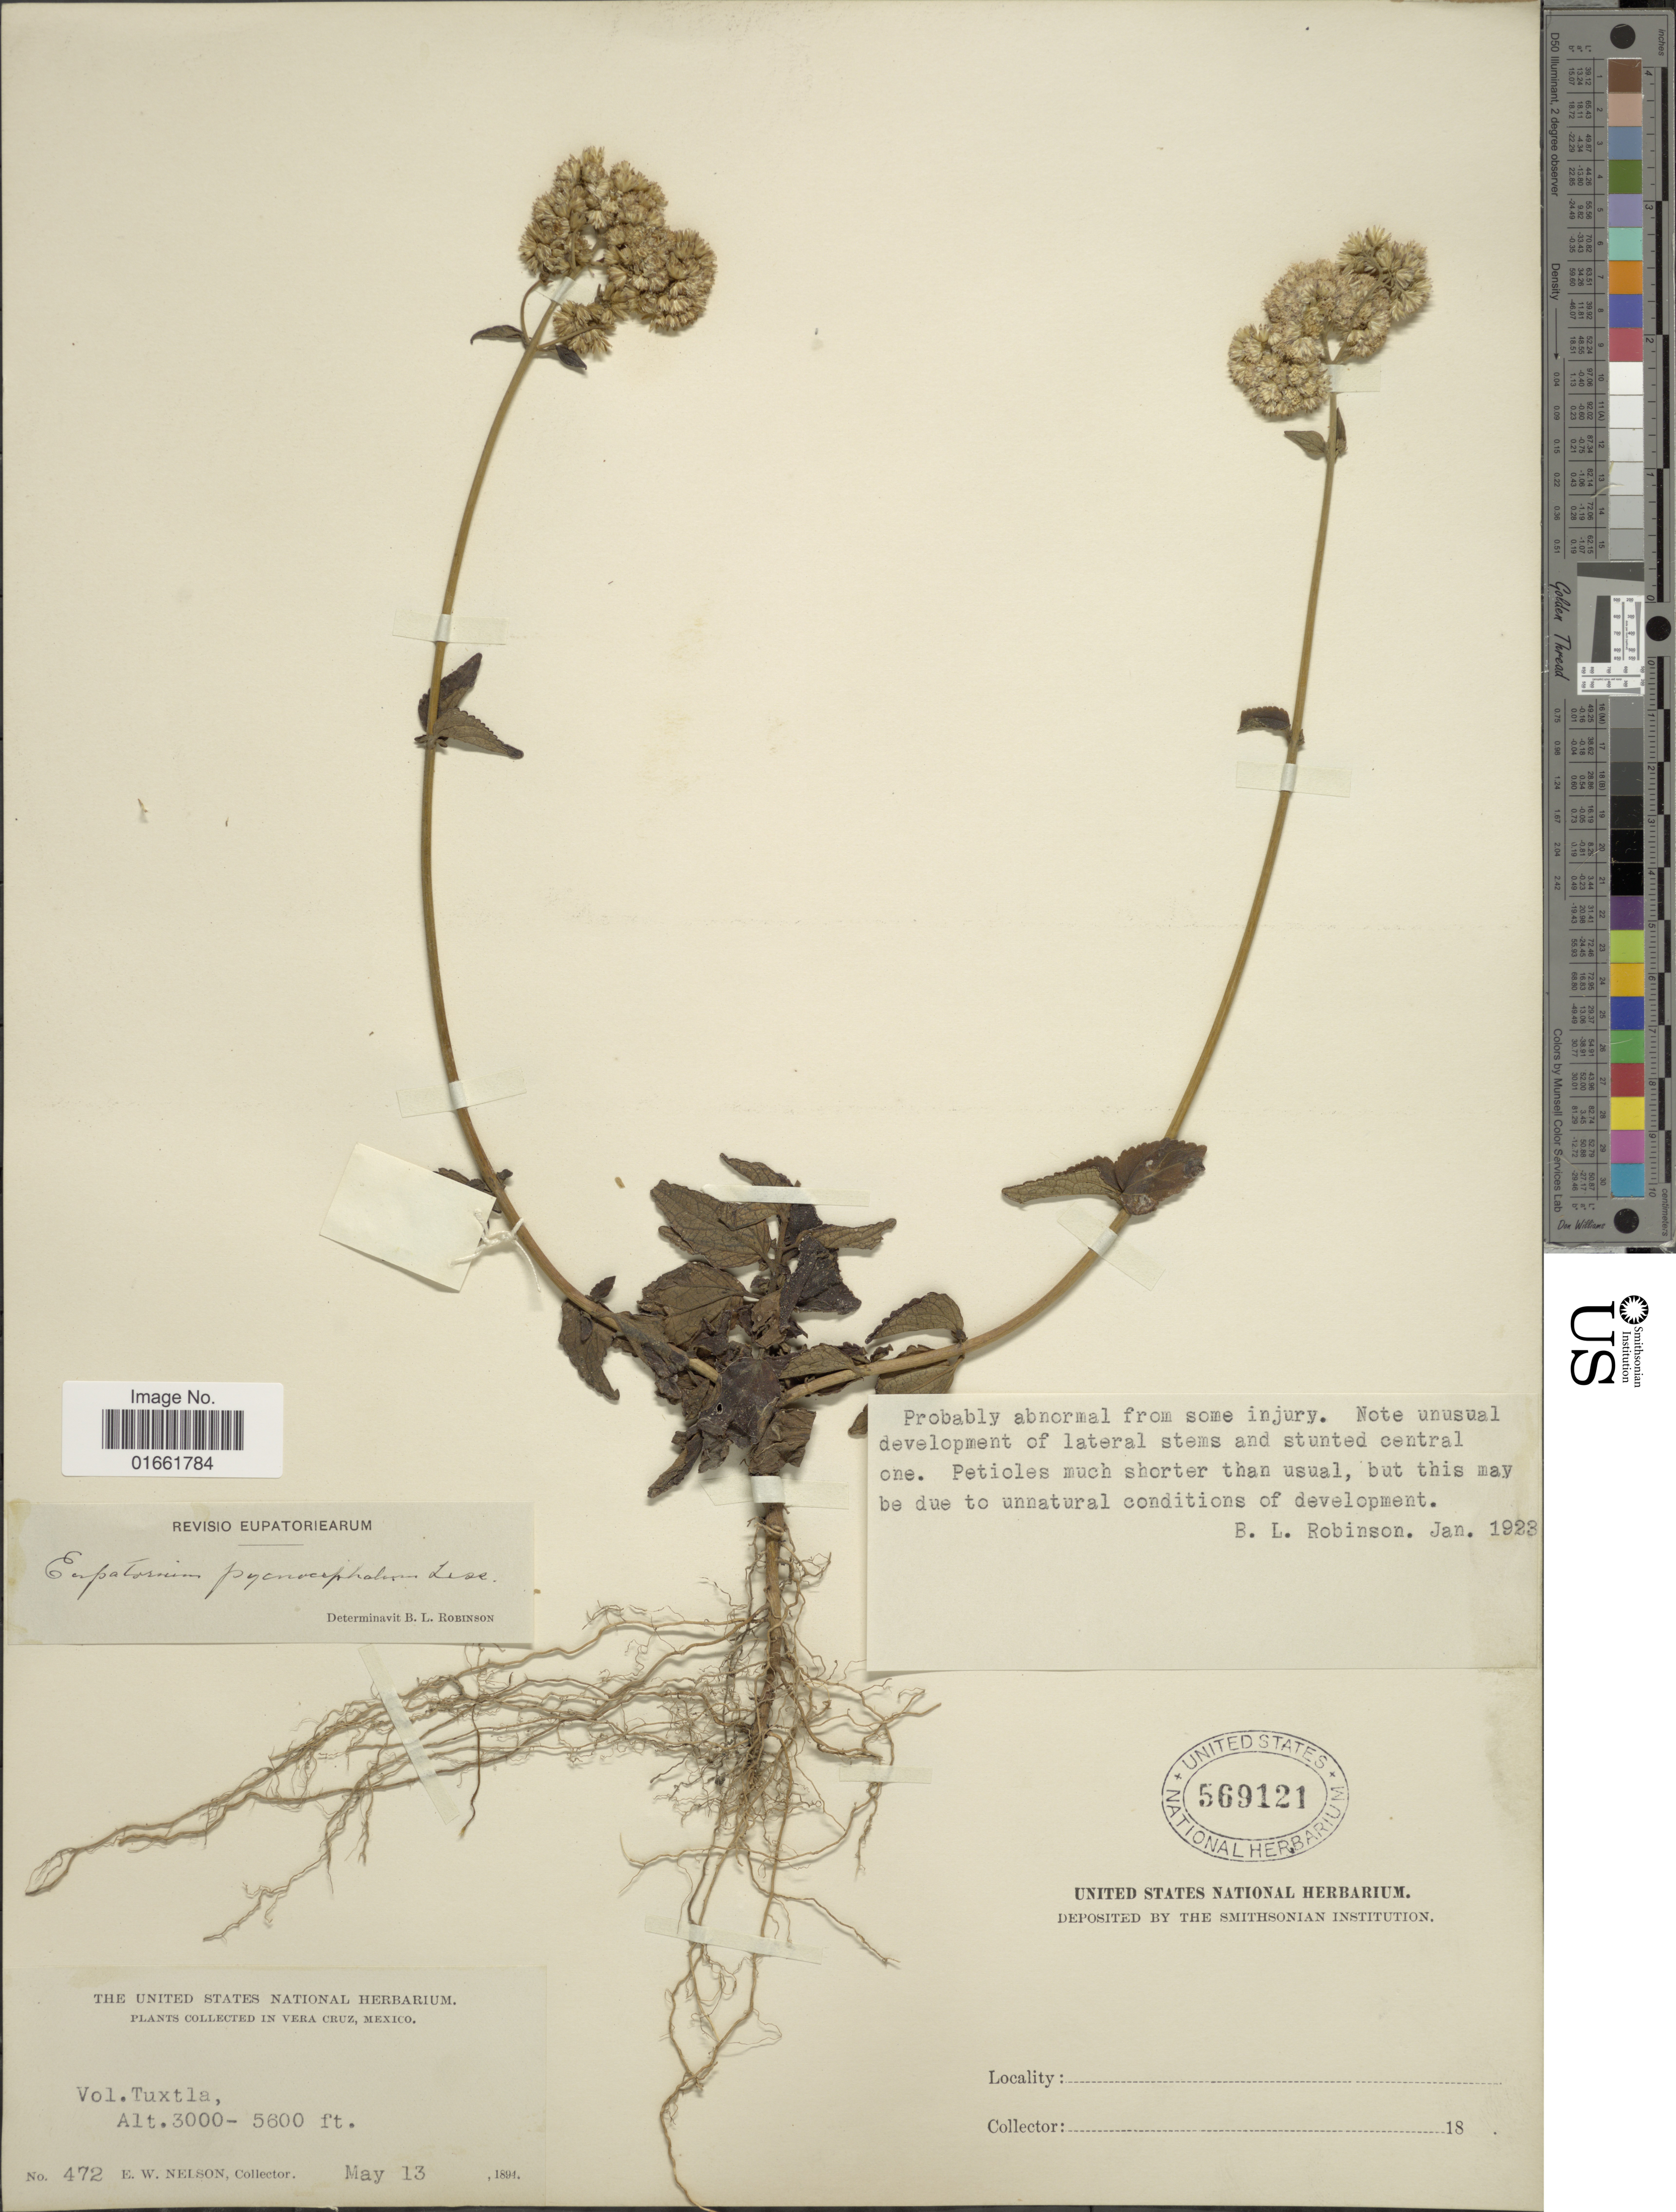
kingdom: Plantae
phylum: Tracheophyta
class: Magnoliopsida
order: Asterales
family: Asteraceae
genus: Fleischmannia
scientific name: Fleischmannia pratensis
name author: (Klatt) R.M. King & H. Rob.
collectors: E. W. Nelson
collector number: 472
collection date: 1894-05-13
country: Mexico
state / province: Veracruz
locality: Vera Cruz. Vol. Tuxtla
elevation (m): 1707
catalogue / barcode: US 569121